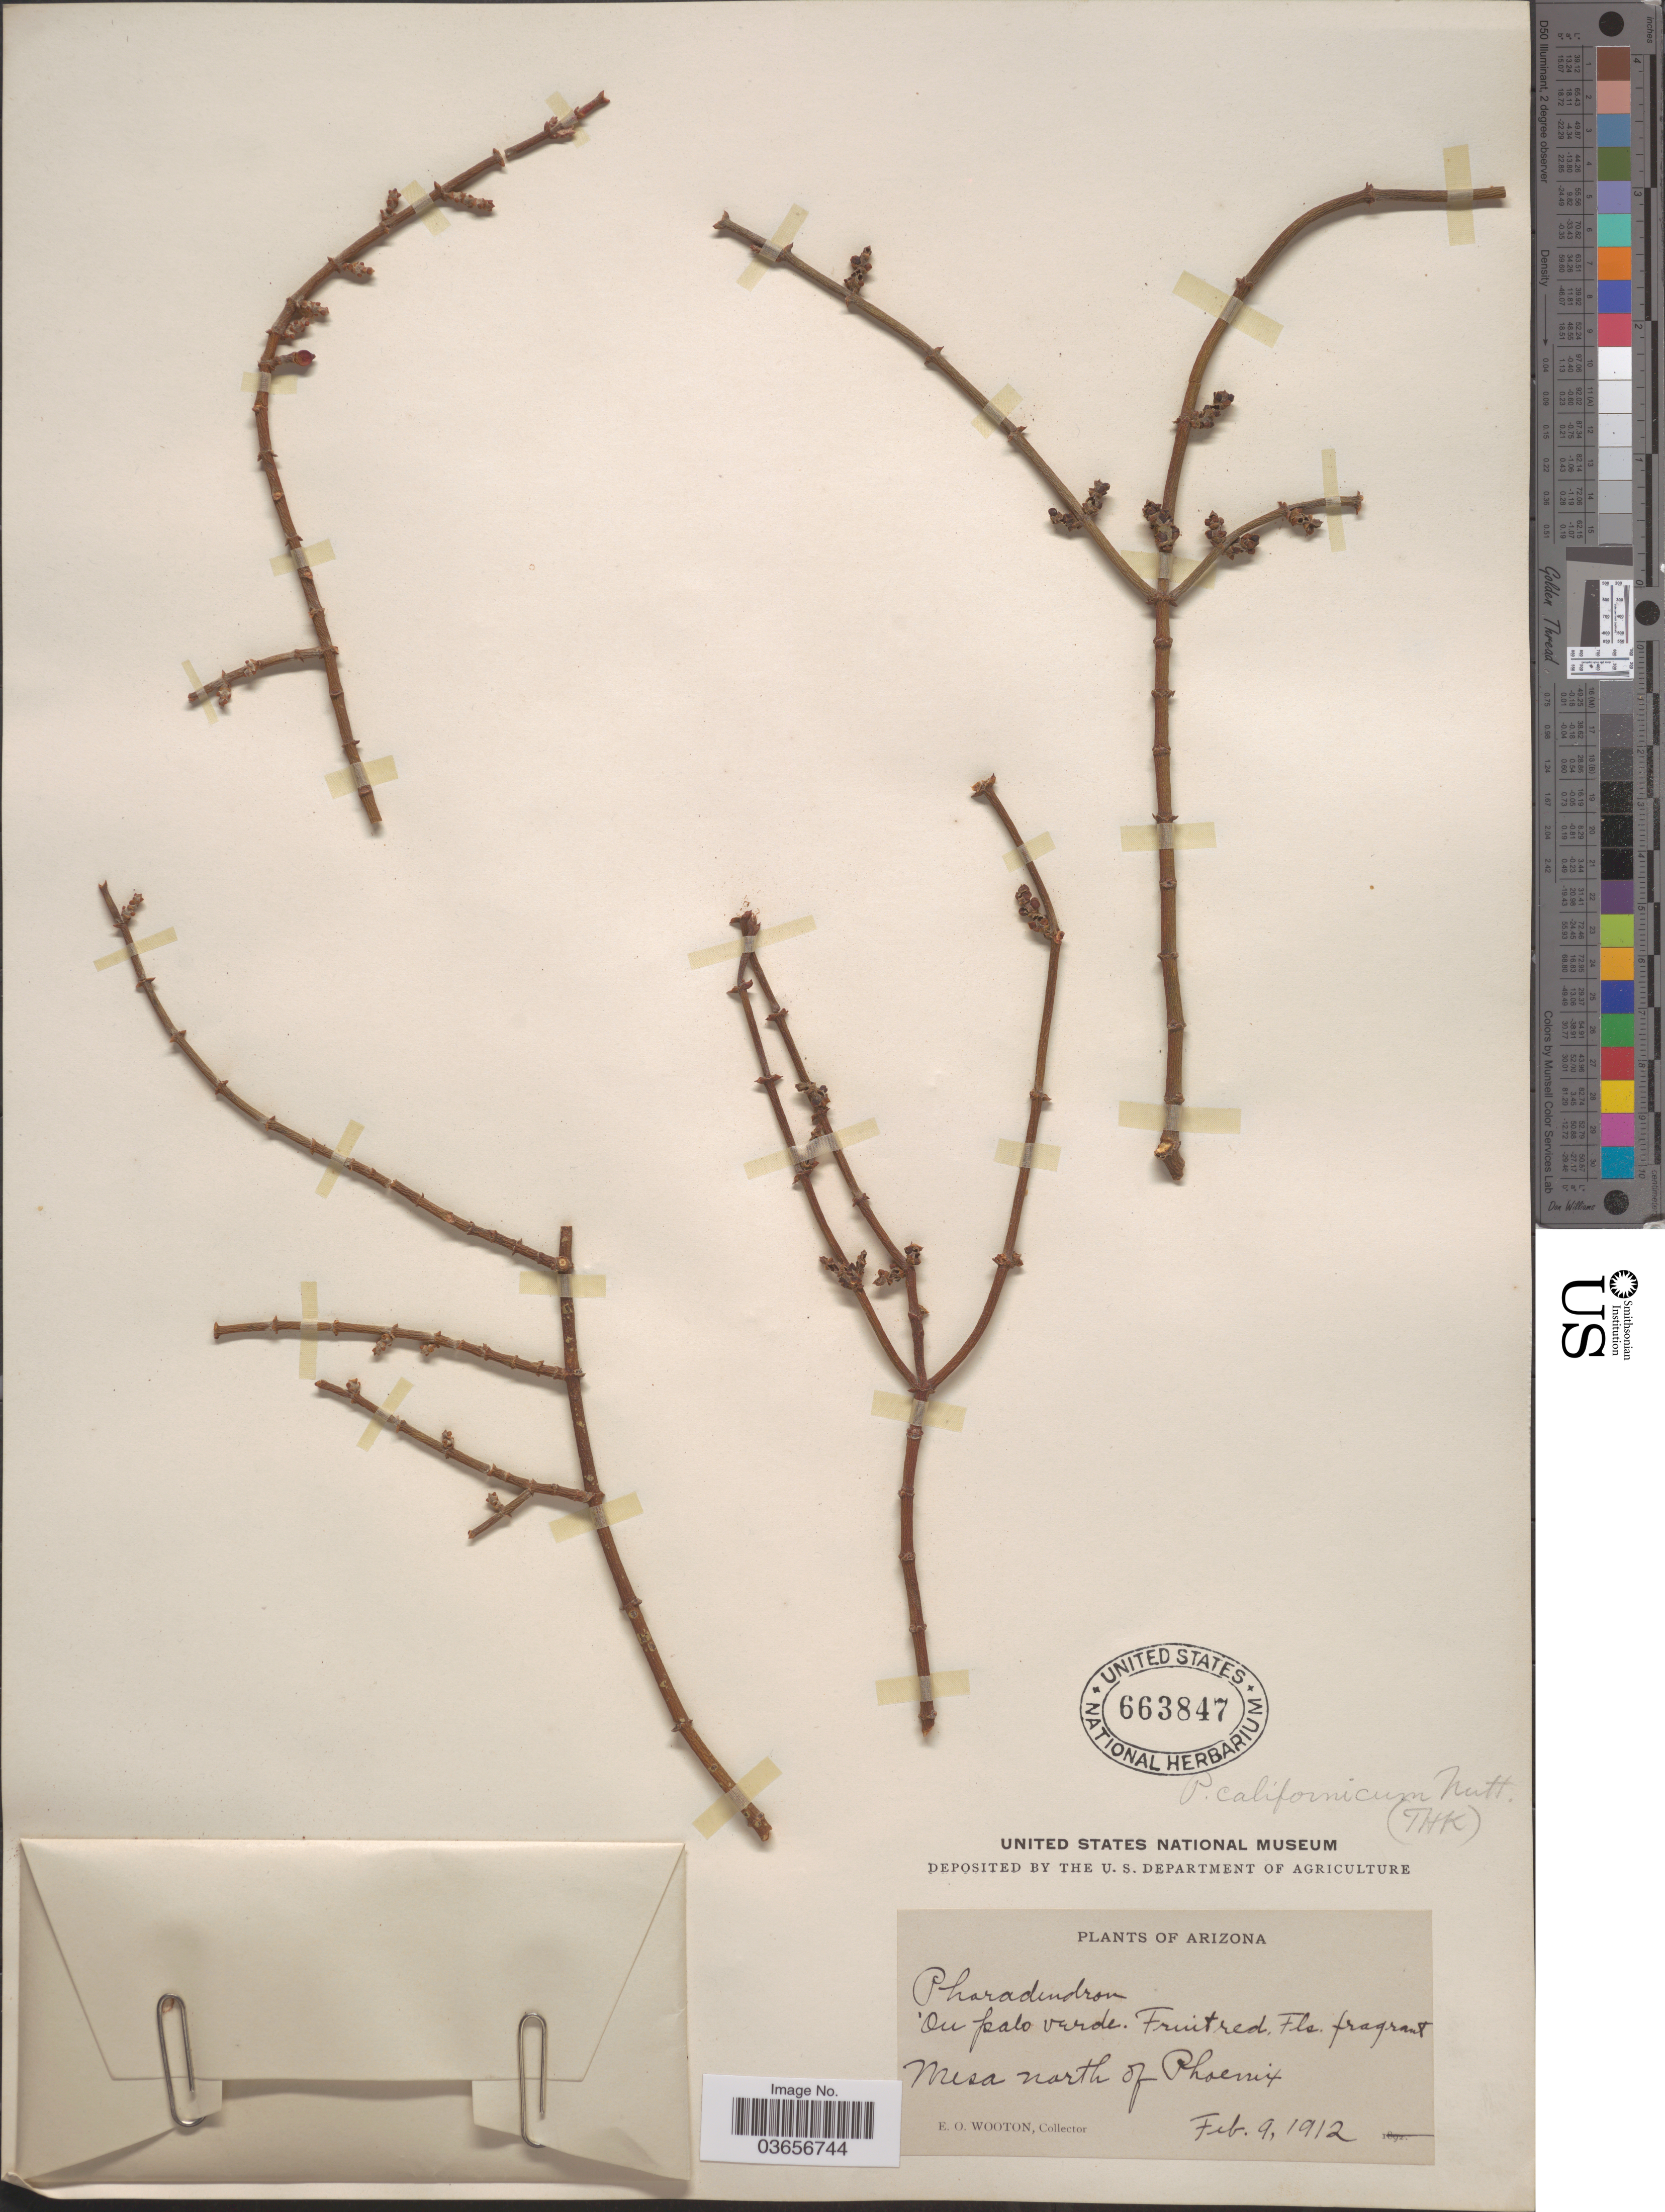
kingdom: Plantae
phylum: Tracheophyta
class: Magnoliopsida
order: Santalales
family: Viscaceae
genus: Phoradendron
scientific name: Phoradendron californicum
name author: Nutt.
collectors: E. O. Wooton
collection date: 1912-02-09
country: United States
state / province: Arizona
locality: Mesa north of Phoenix.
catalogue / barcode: US 663847